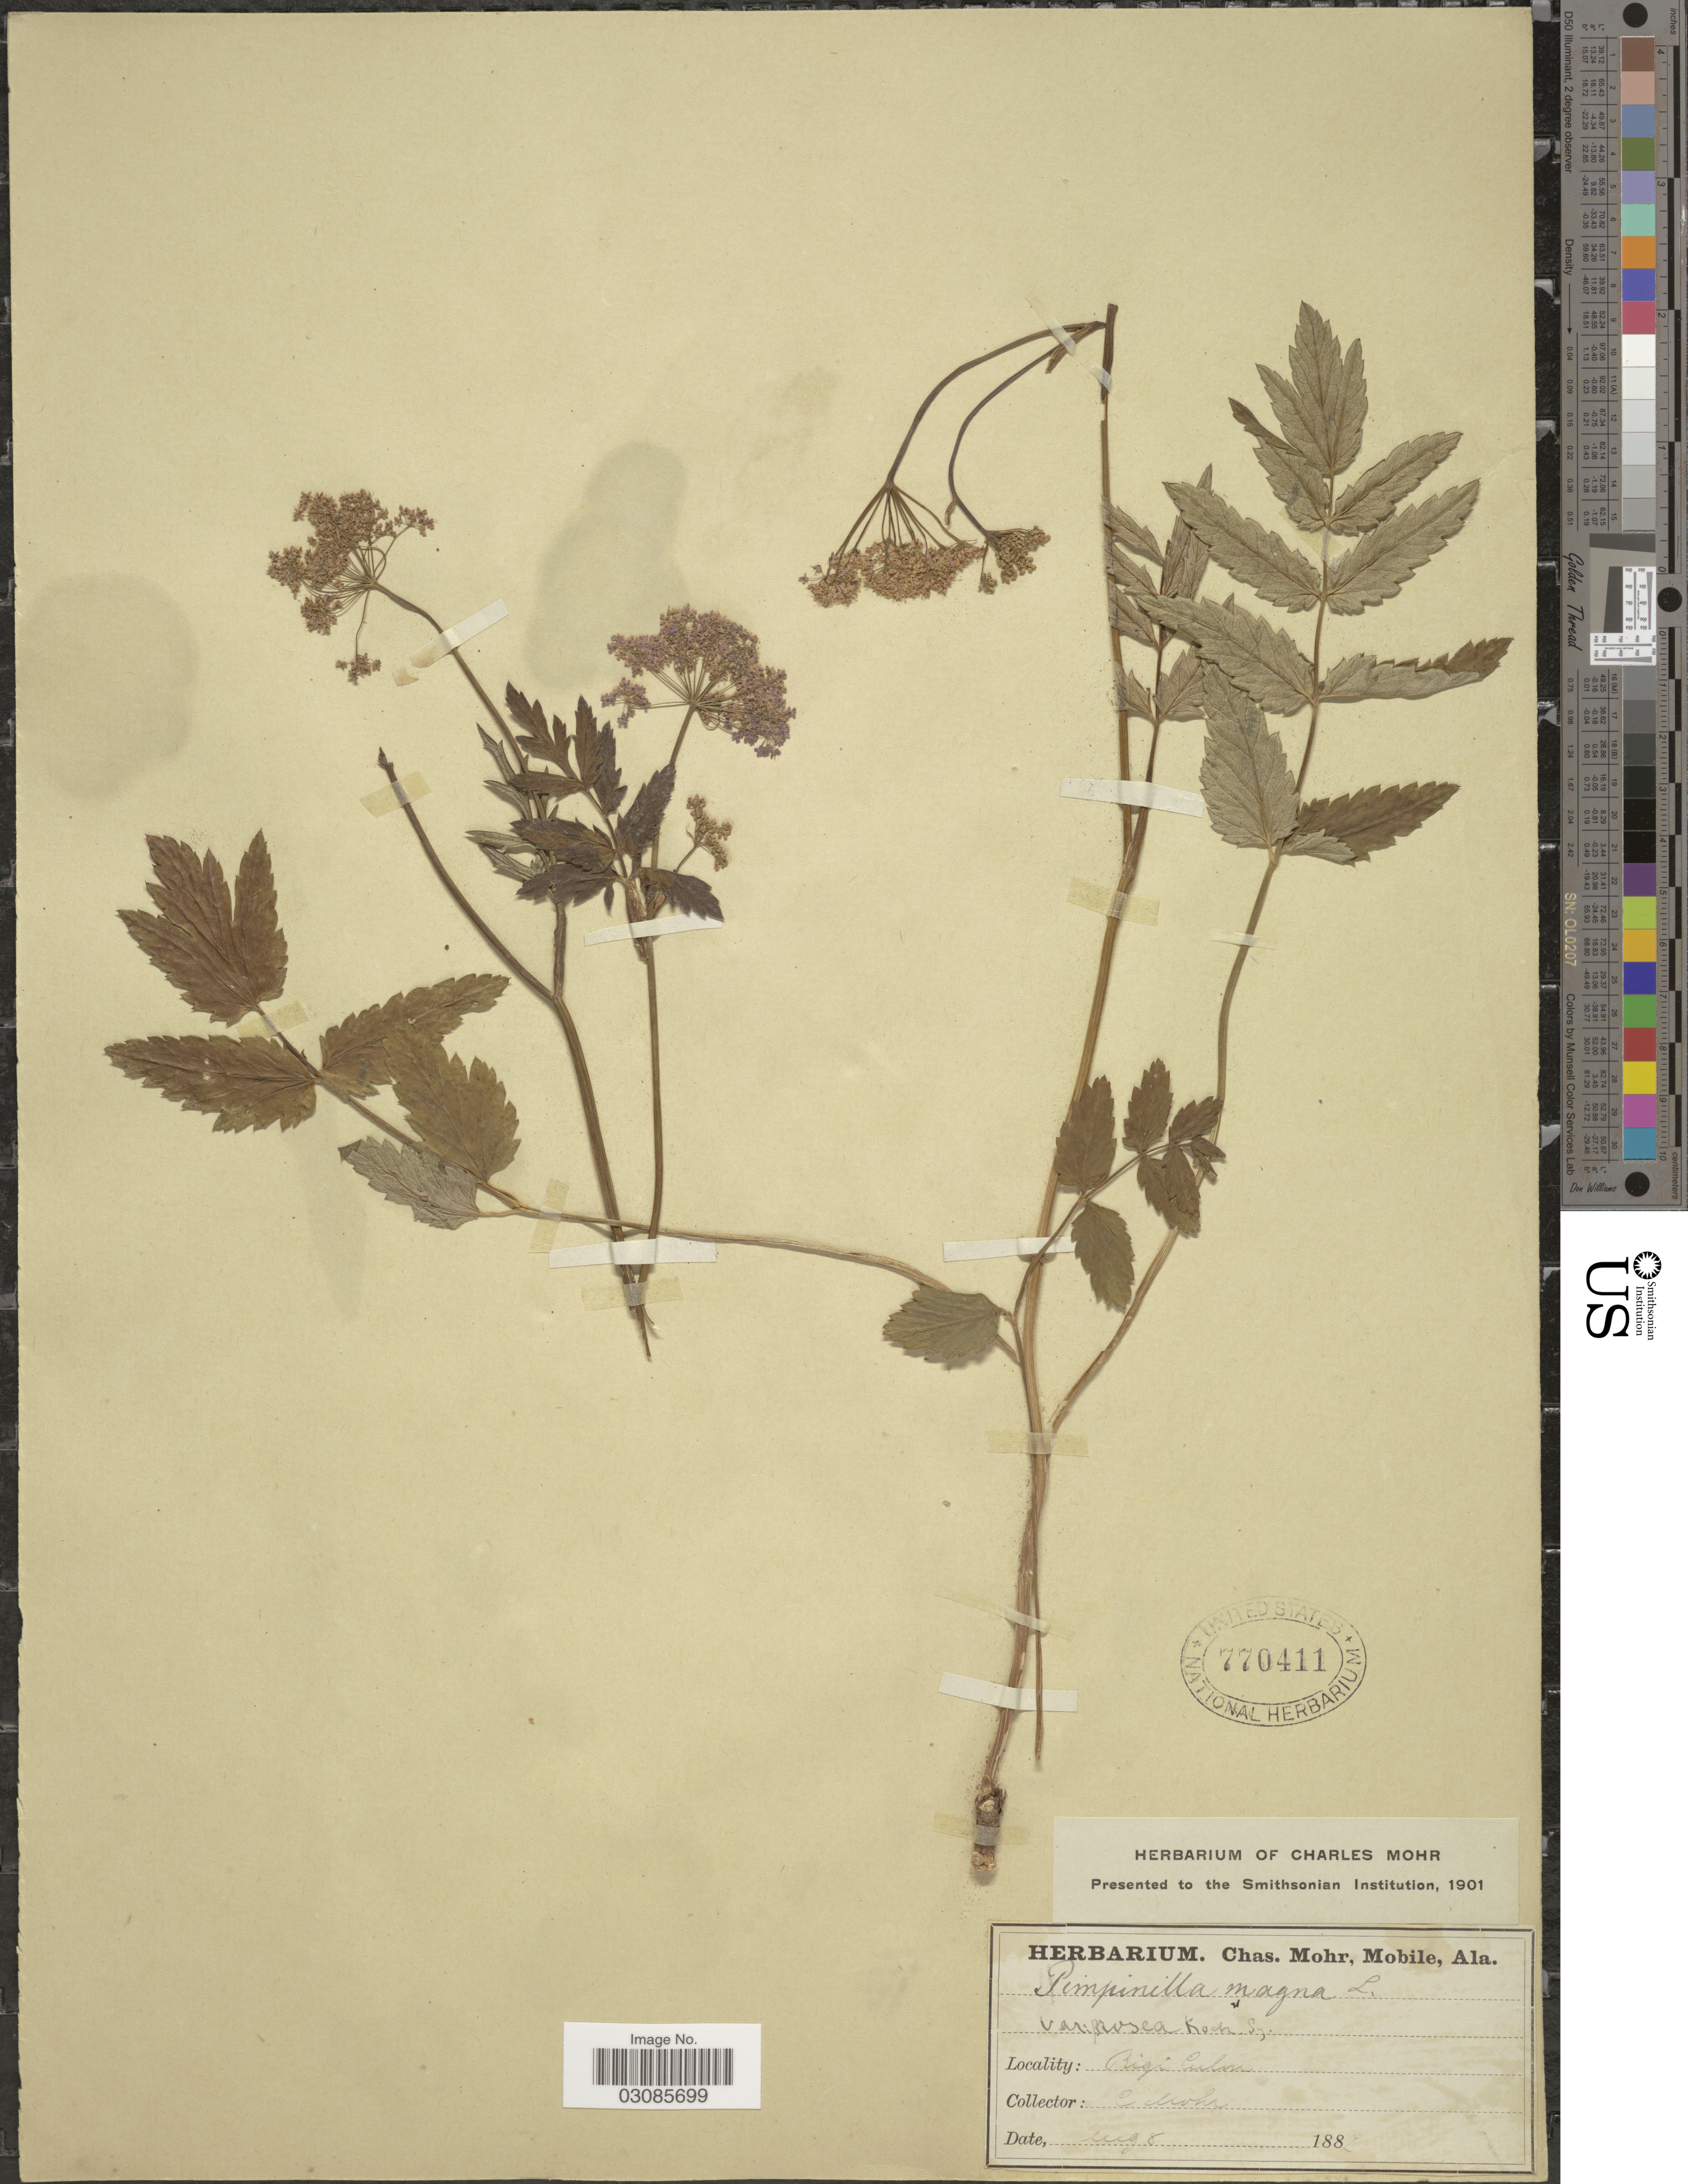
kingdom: Plantae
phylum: Tracheophyta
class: Magnoliopsida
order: Apiales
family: Apiaceae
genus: Pimpinella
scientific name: Pimpinella magna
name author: L.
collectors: Mohr, C. T. (herbarium)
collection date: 1883-08-08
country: Switzerland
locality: Rigi Culm.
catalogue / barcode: US 770411